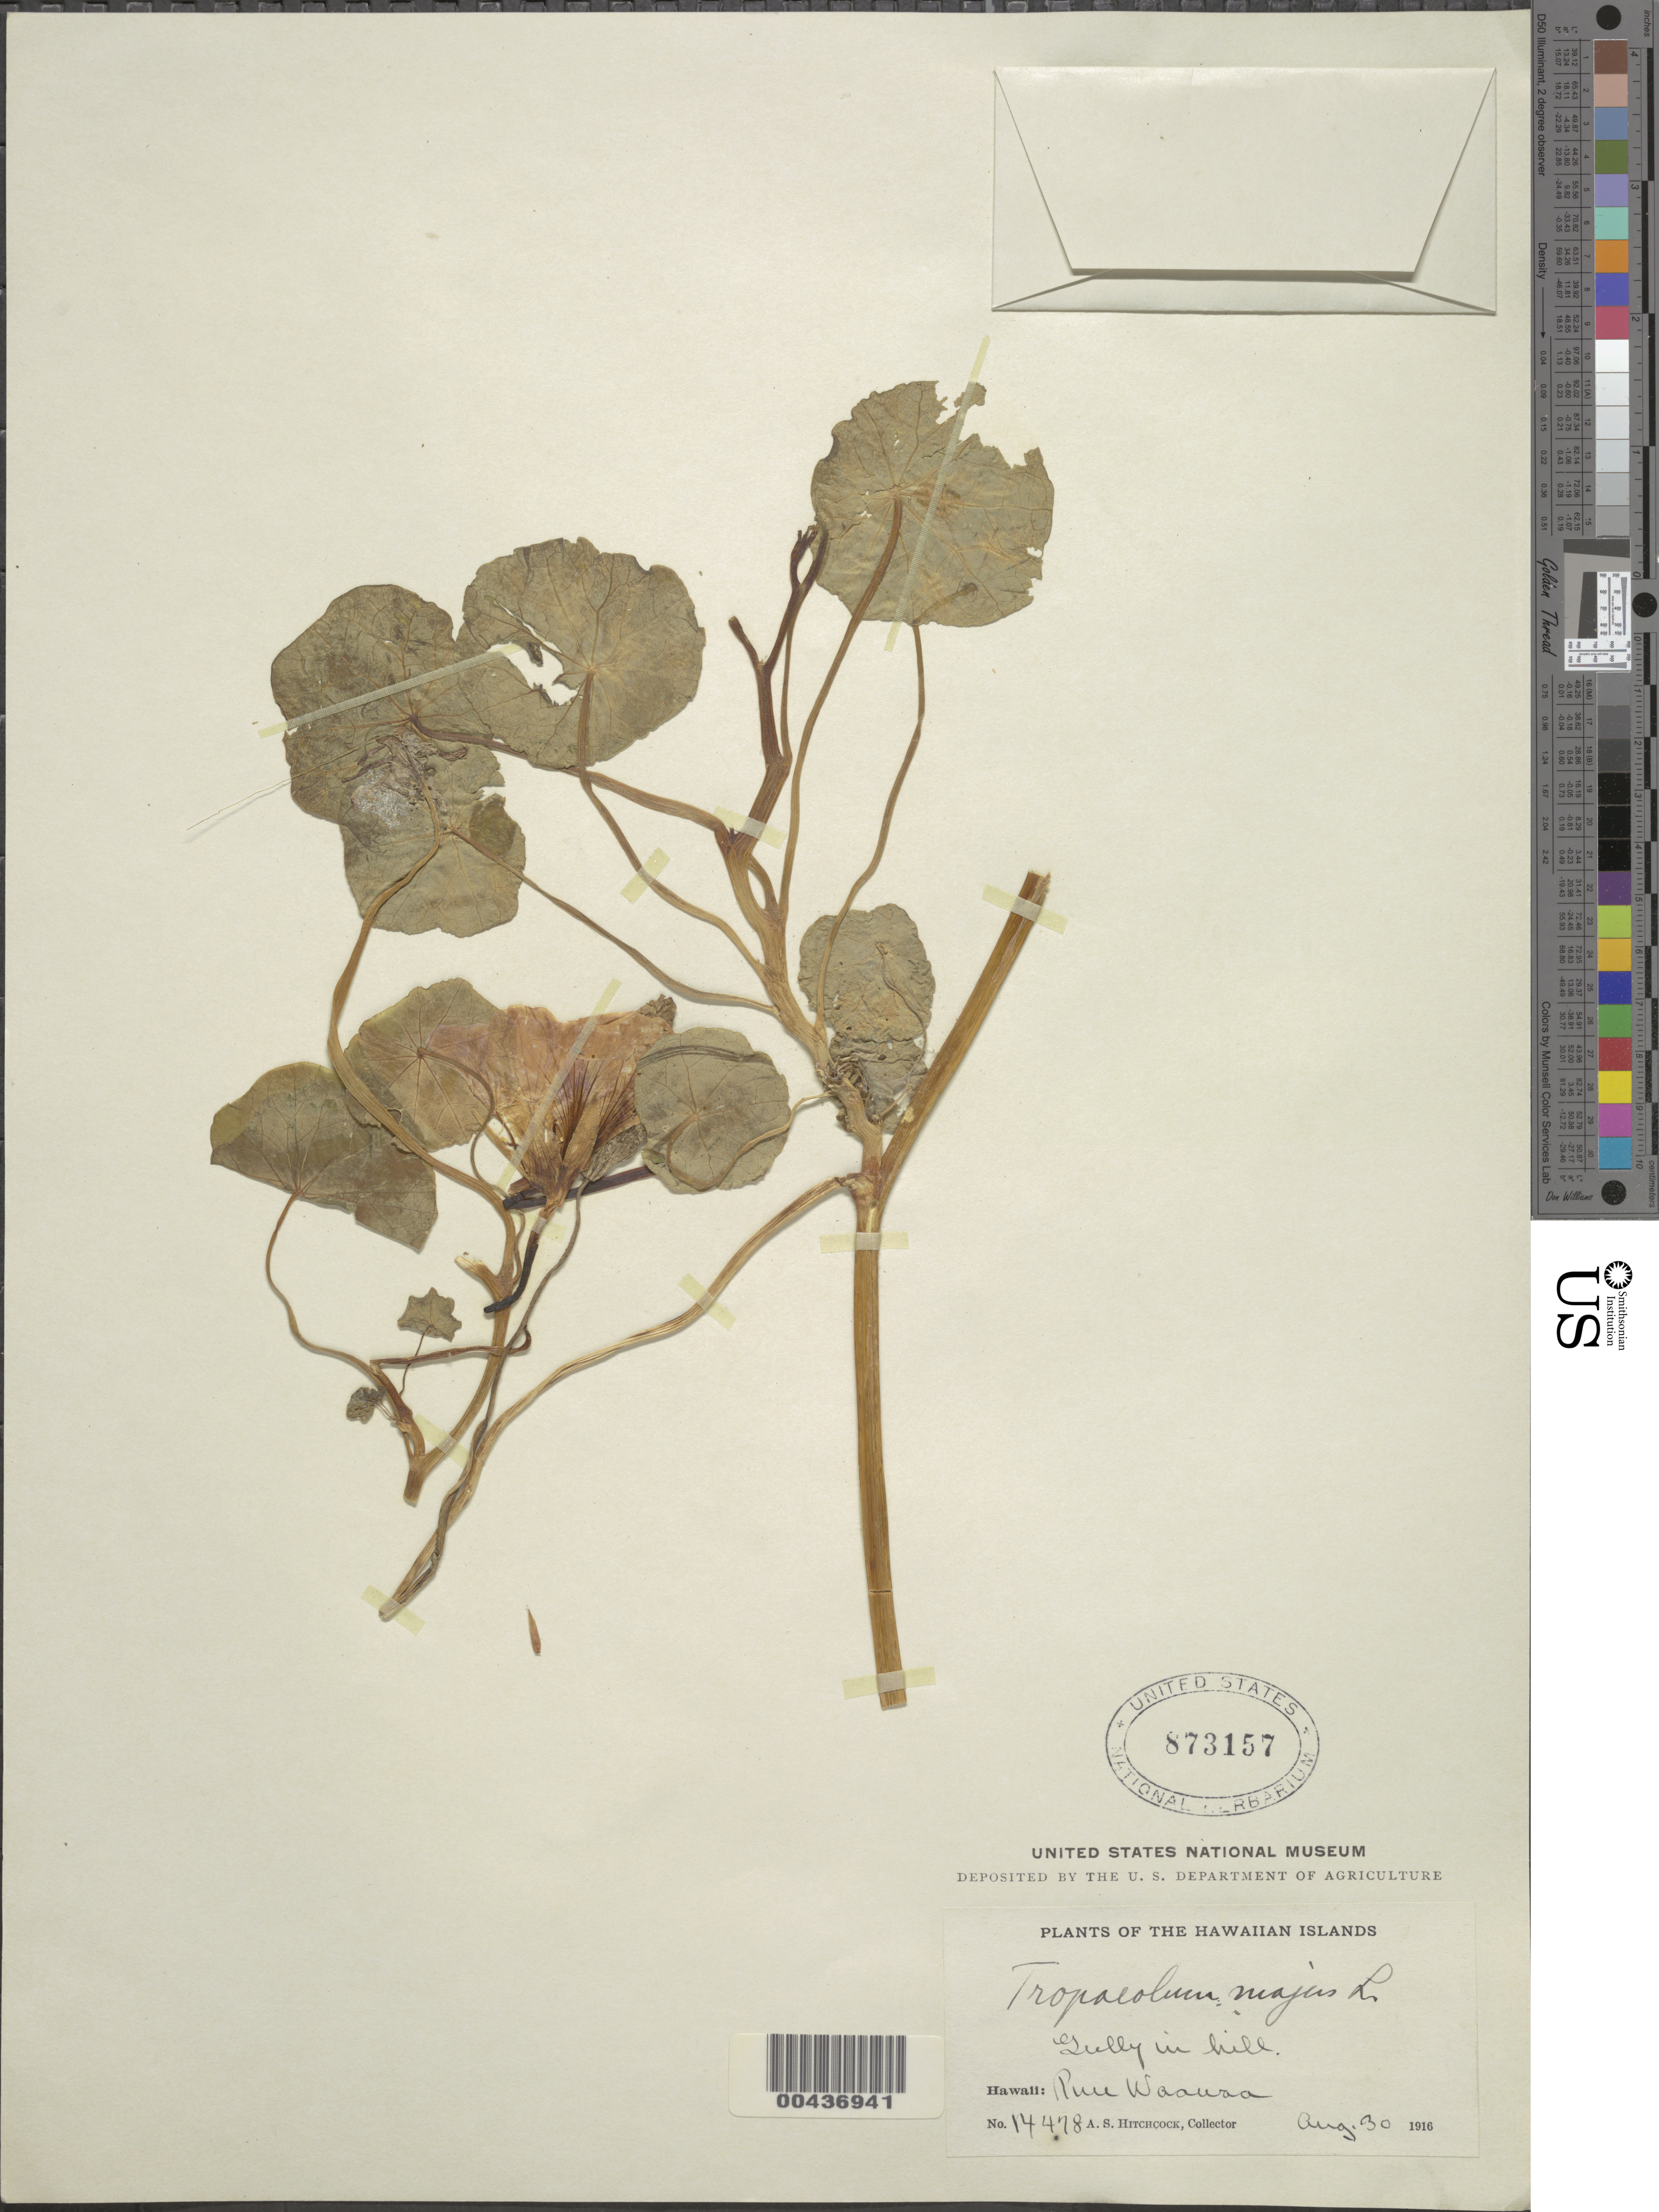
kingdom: Plantae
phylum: Tracheophyta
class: Magnoliopsida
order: Brassicales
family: Tropaeolaceae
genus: Tropaeolum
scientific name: Tropaeolum majus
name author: L.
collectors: A. S. Hitchcock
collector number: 14478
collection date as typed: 30 Aug 1916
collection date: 1916-08-30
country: United States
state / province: Hawaii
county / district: Hawaii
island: Hawaii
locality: Puu Waawaa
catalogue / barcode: US 873157